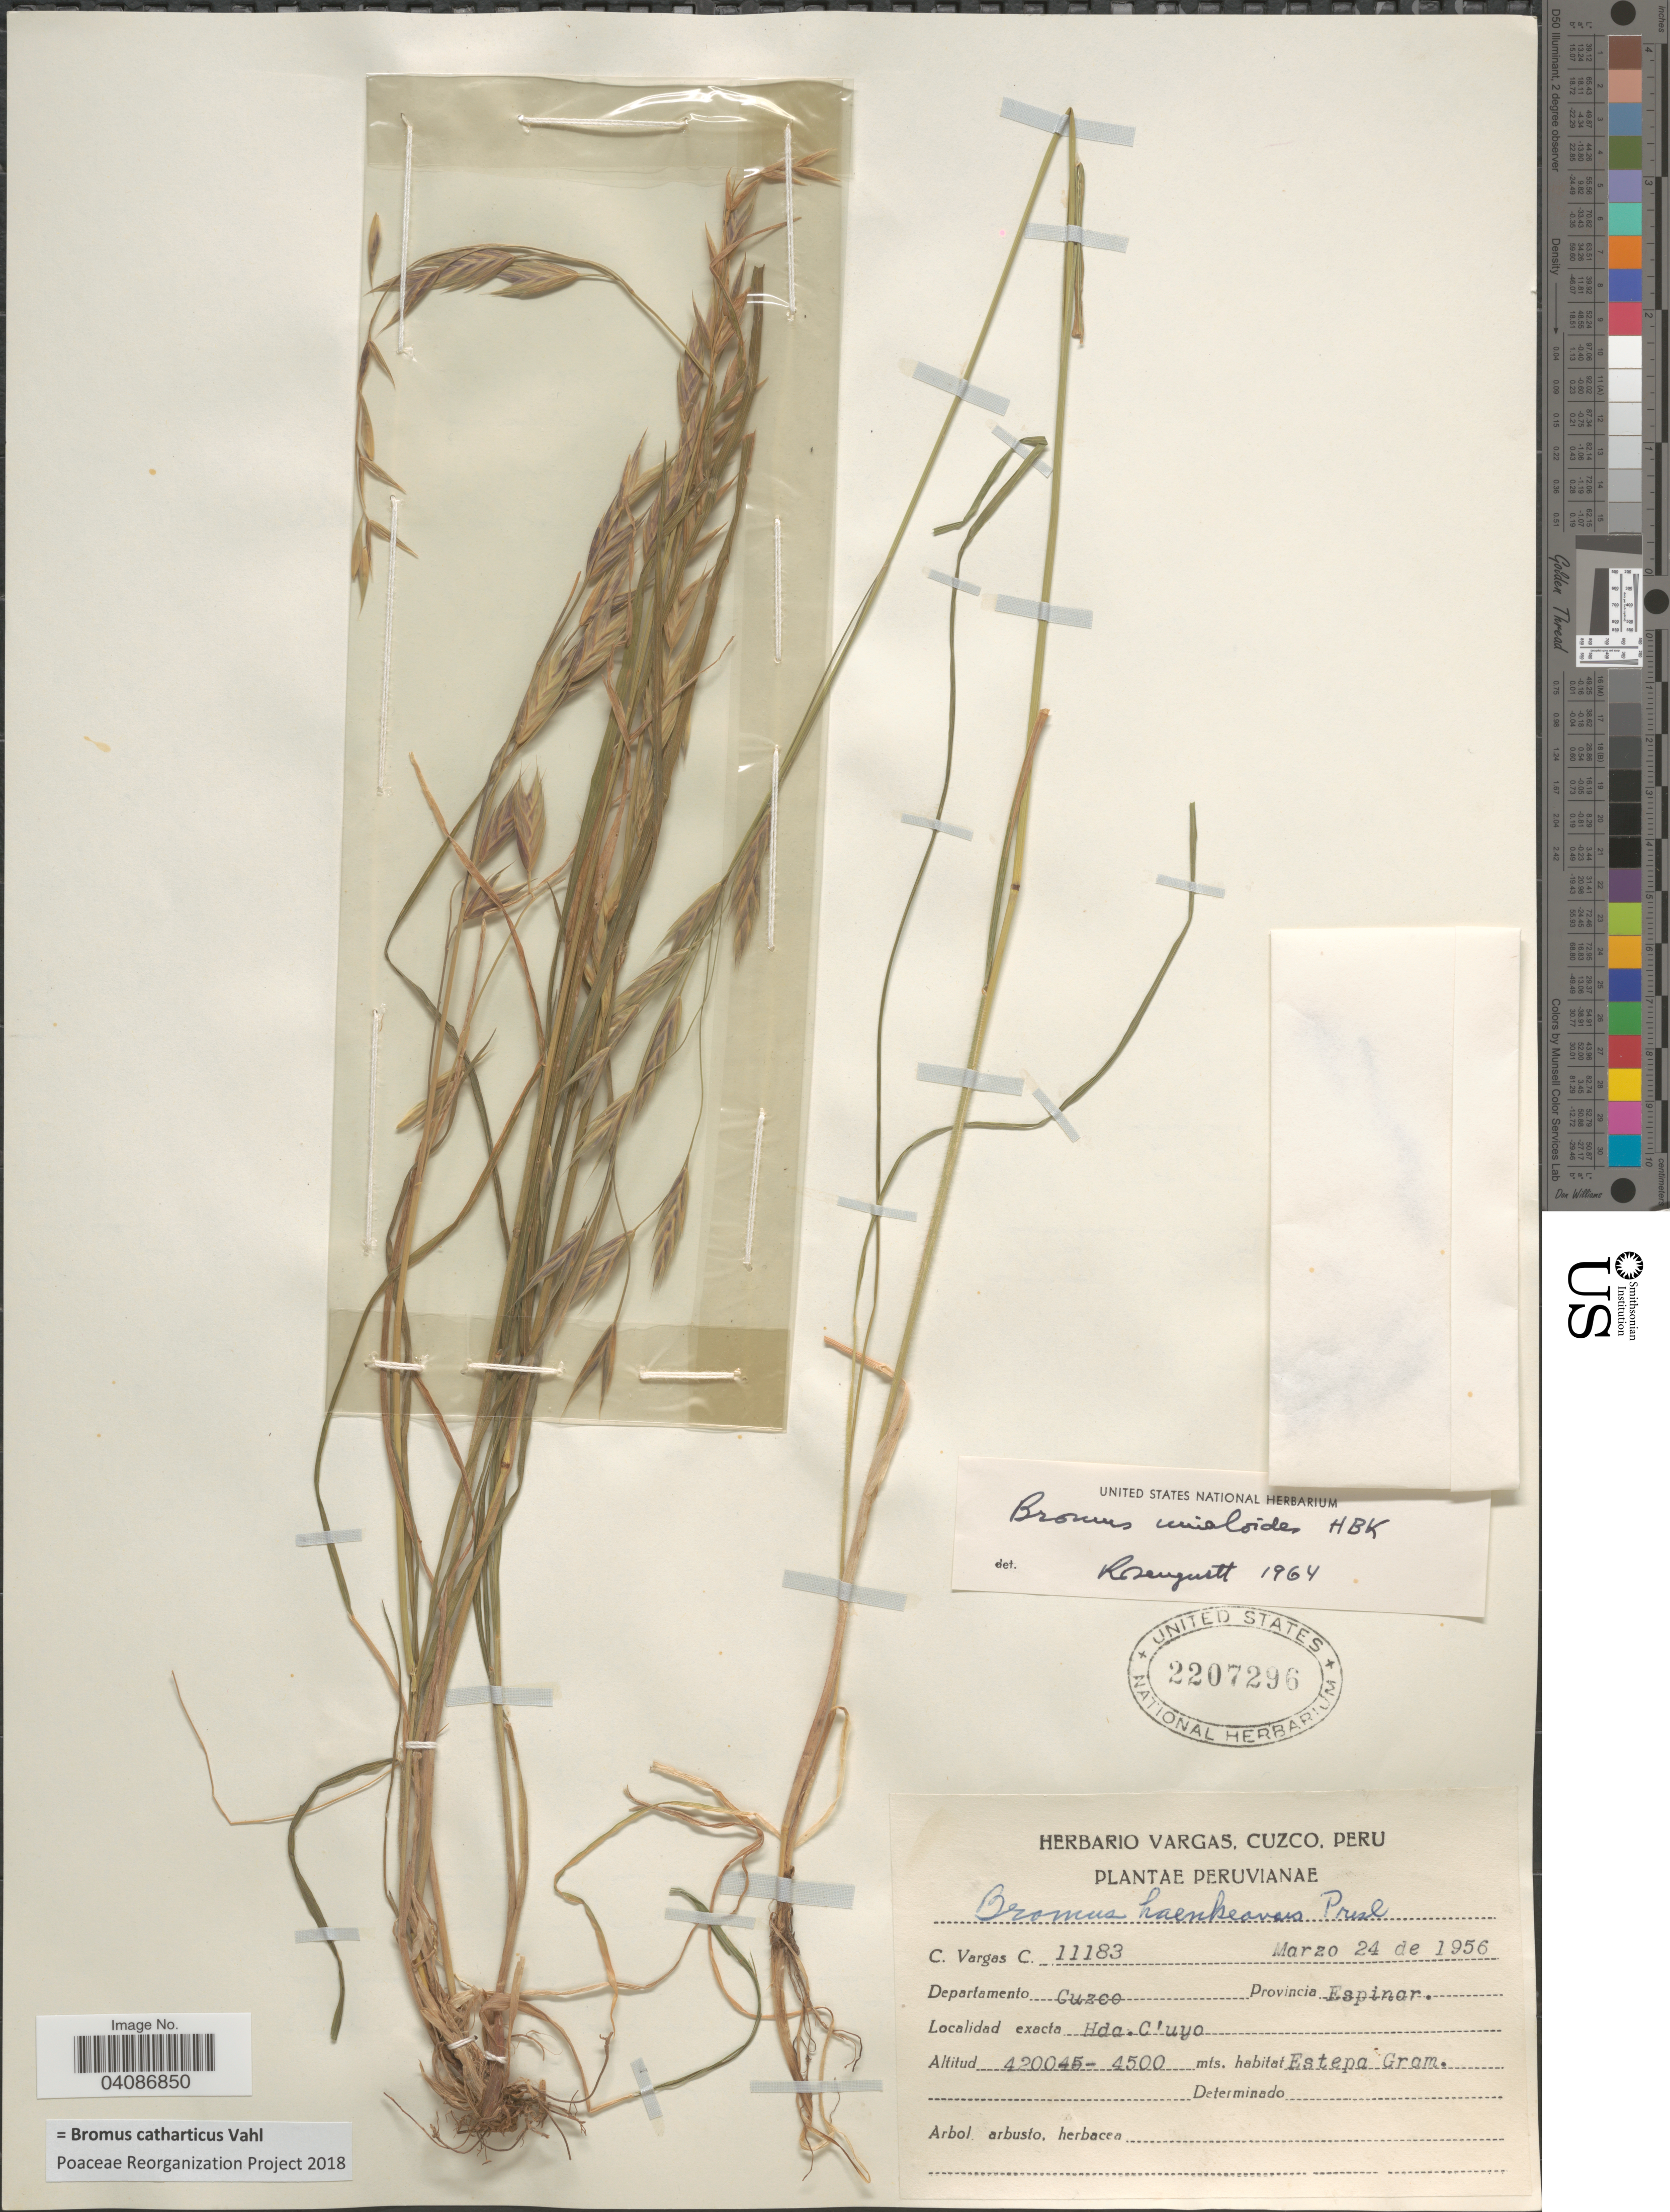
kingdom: Plantae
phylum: Tracheophyta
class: Liliopsida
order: Poales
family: Poaceae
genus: Bromus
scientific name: Bromus catharticus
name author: Vahl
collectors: C. Vargas Calderón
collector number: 11183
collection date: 1956-03-24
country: Peru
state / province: Cusco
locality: Peruvianae. Departamento Cuzco. Provincia Espinar. Hda. C'uyo.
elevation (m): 4200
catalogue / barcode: US 2207296